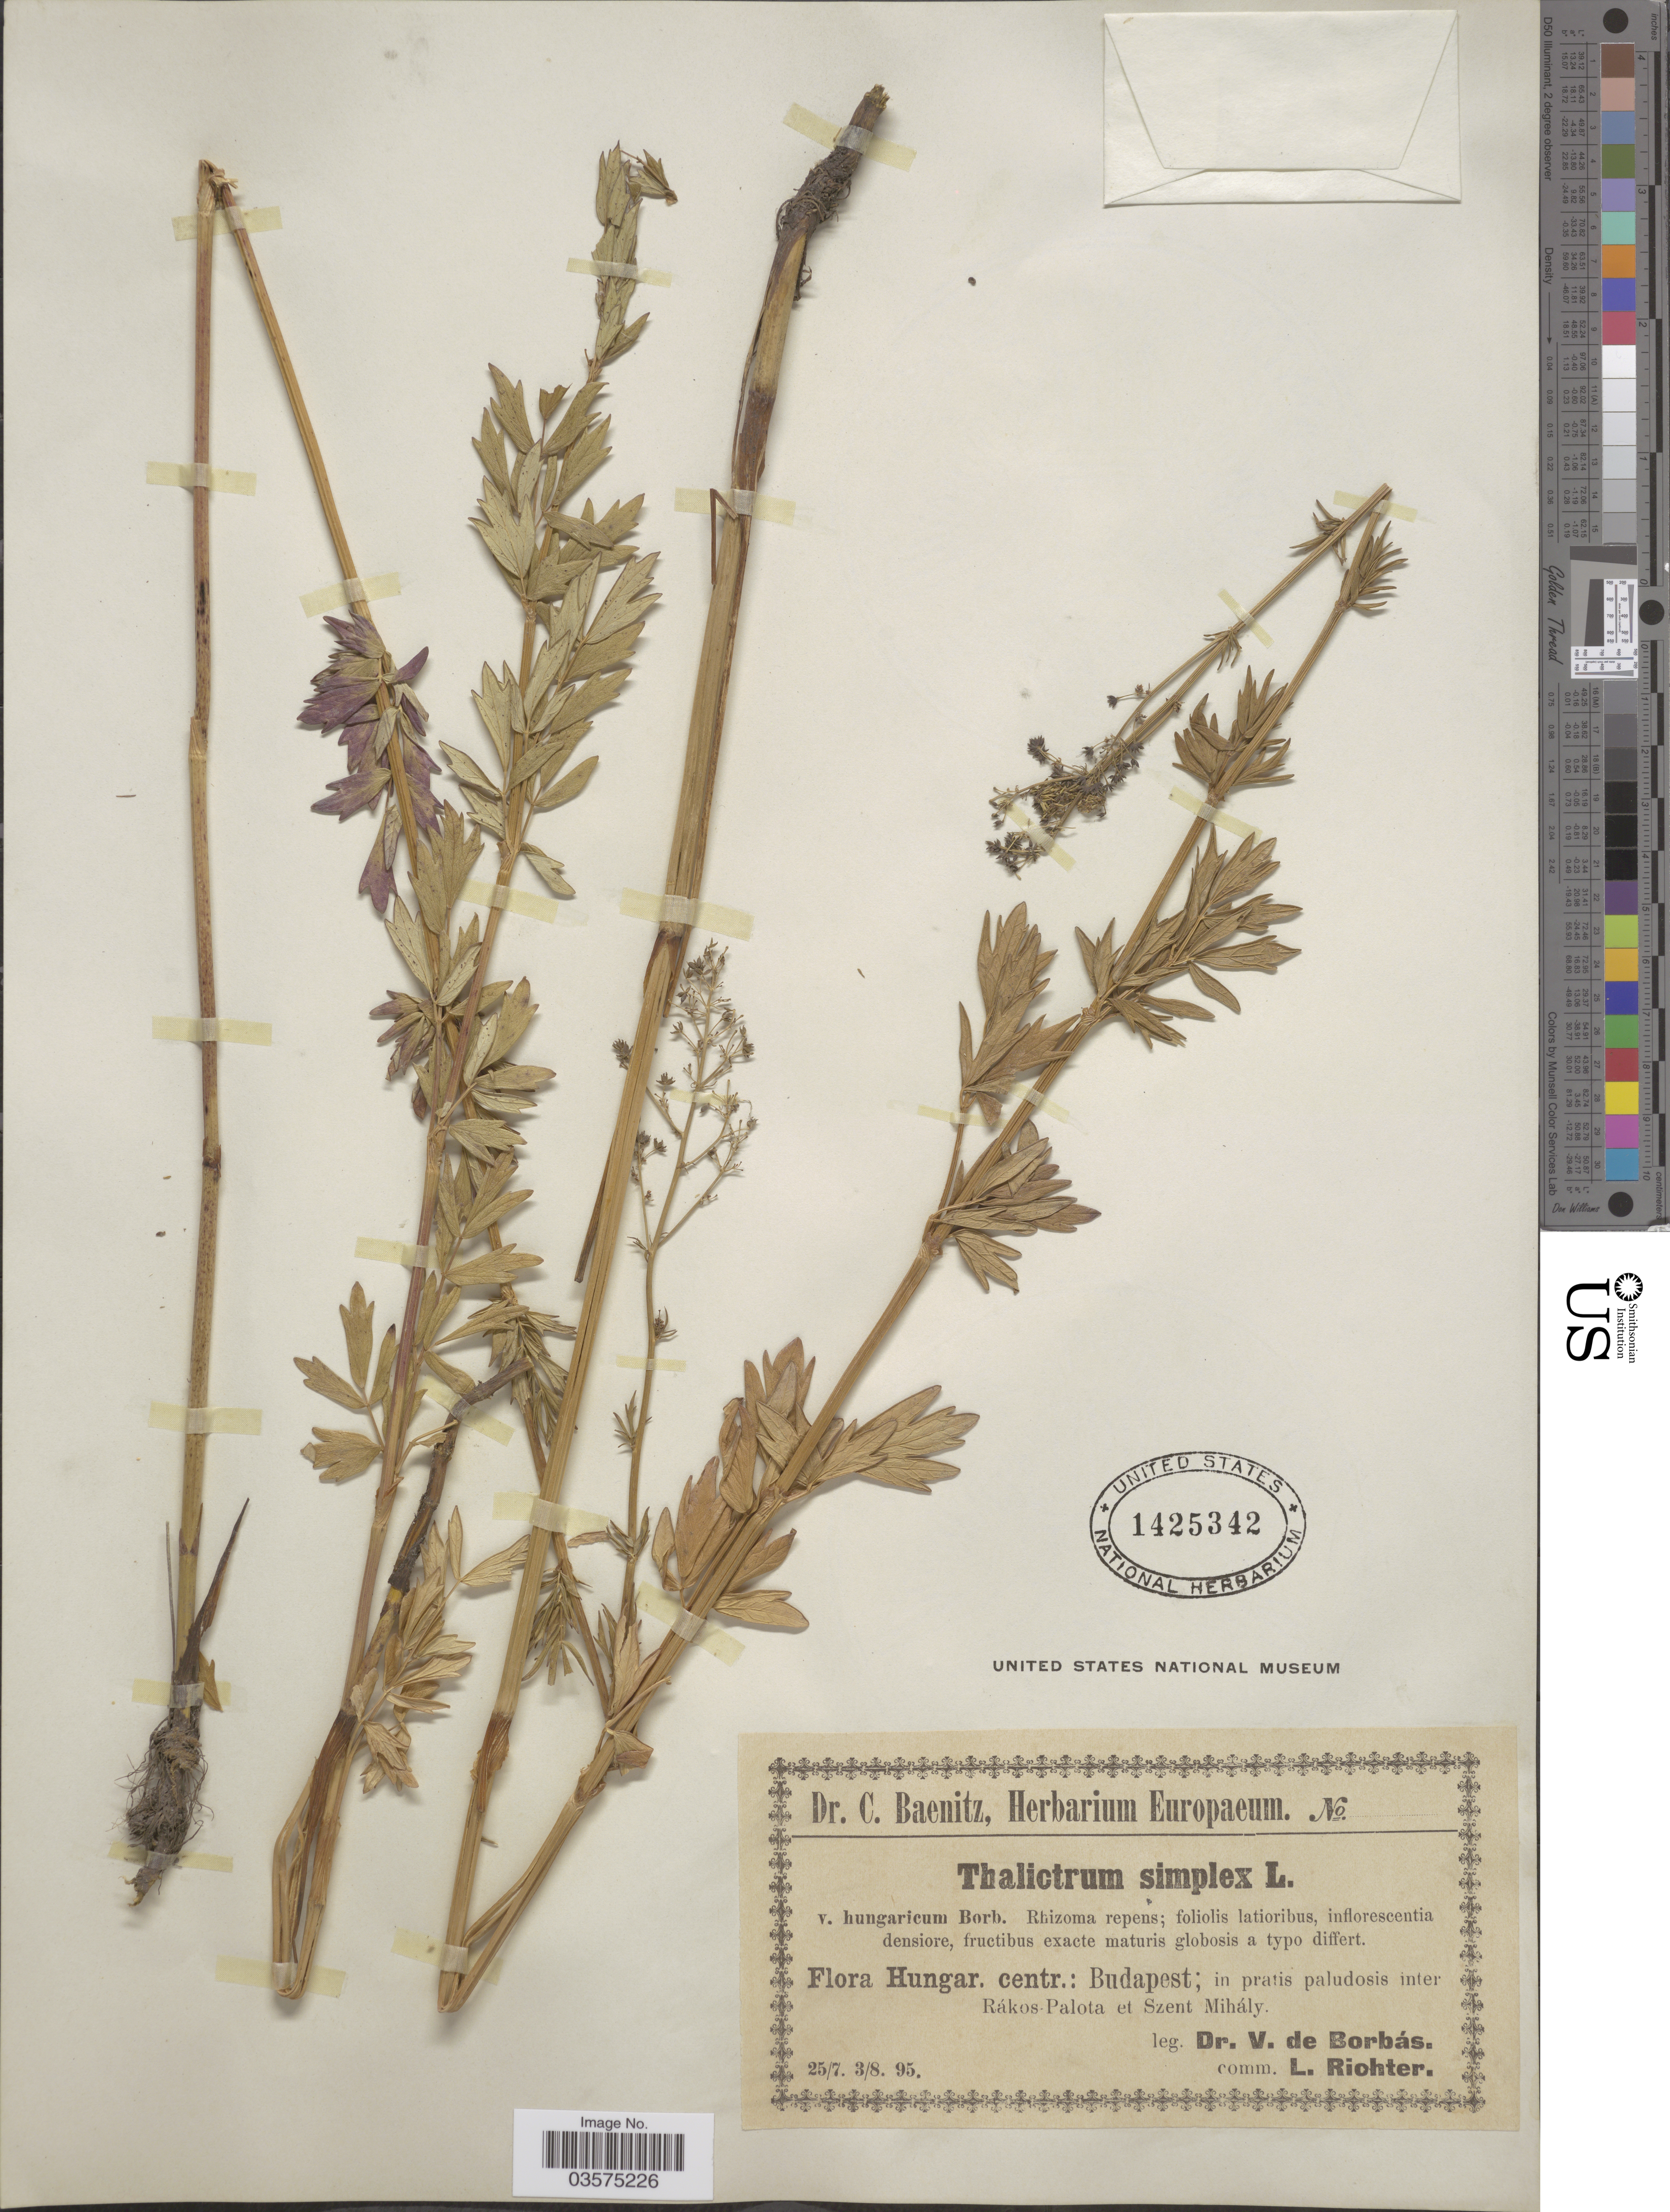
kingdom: Plantae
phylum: Tracheophyta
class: Magnoliopsida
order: Ranunculales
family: Ranunculaceae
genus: Thalictrum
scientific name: Thalictrum simplex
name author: L.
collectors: V. von Borbás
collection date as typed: Transcribed d/m/y: 25/7/95 to 3/8/95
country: Hungary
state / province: Budapest, Capital District of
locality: Hungar. centr.: Budapest; in pratis paludosis inter Rákos-Palota et Szent Mihály.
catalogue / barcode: US 1425342